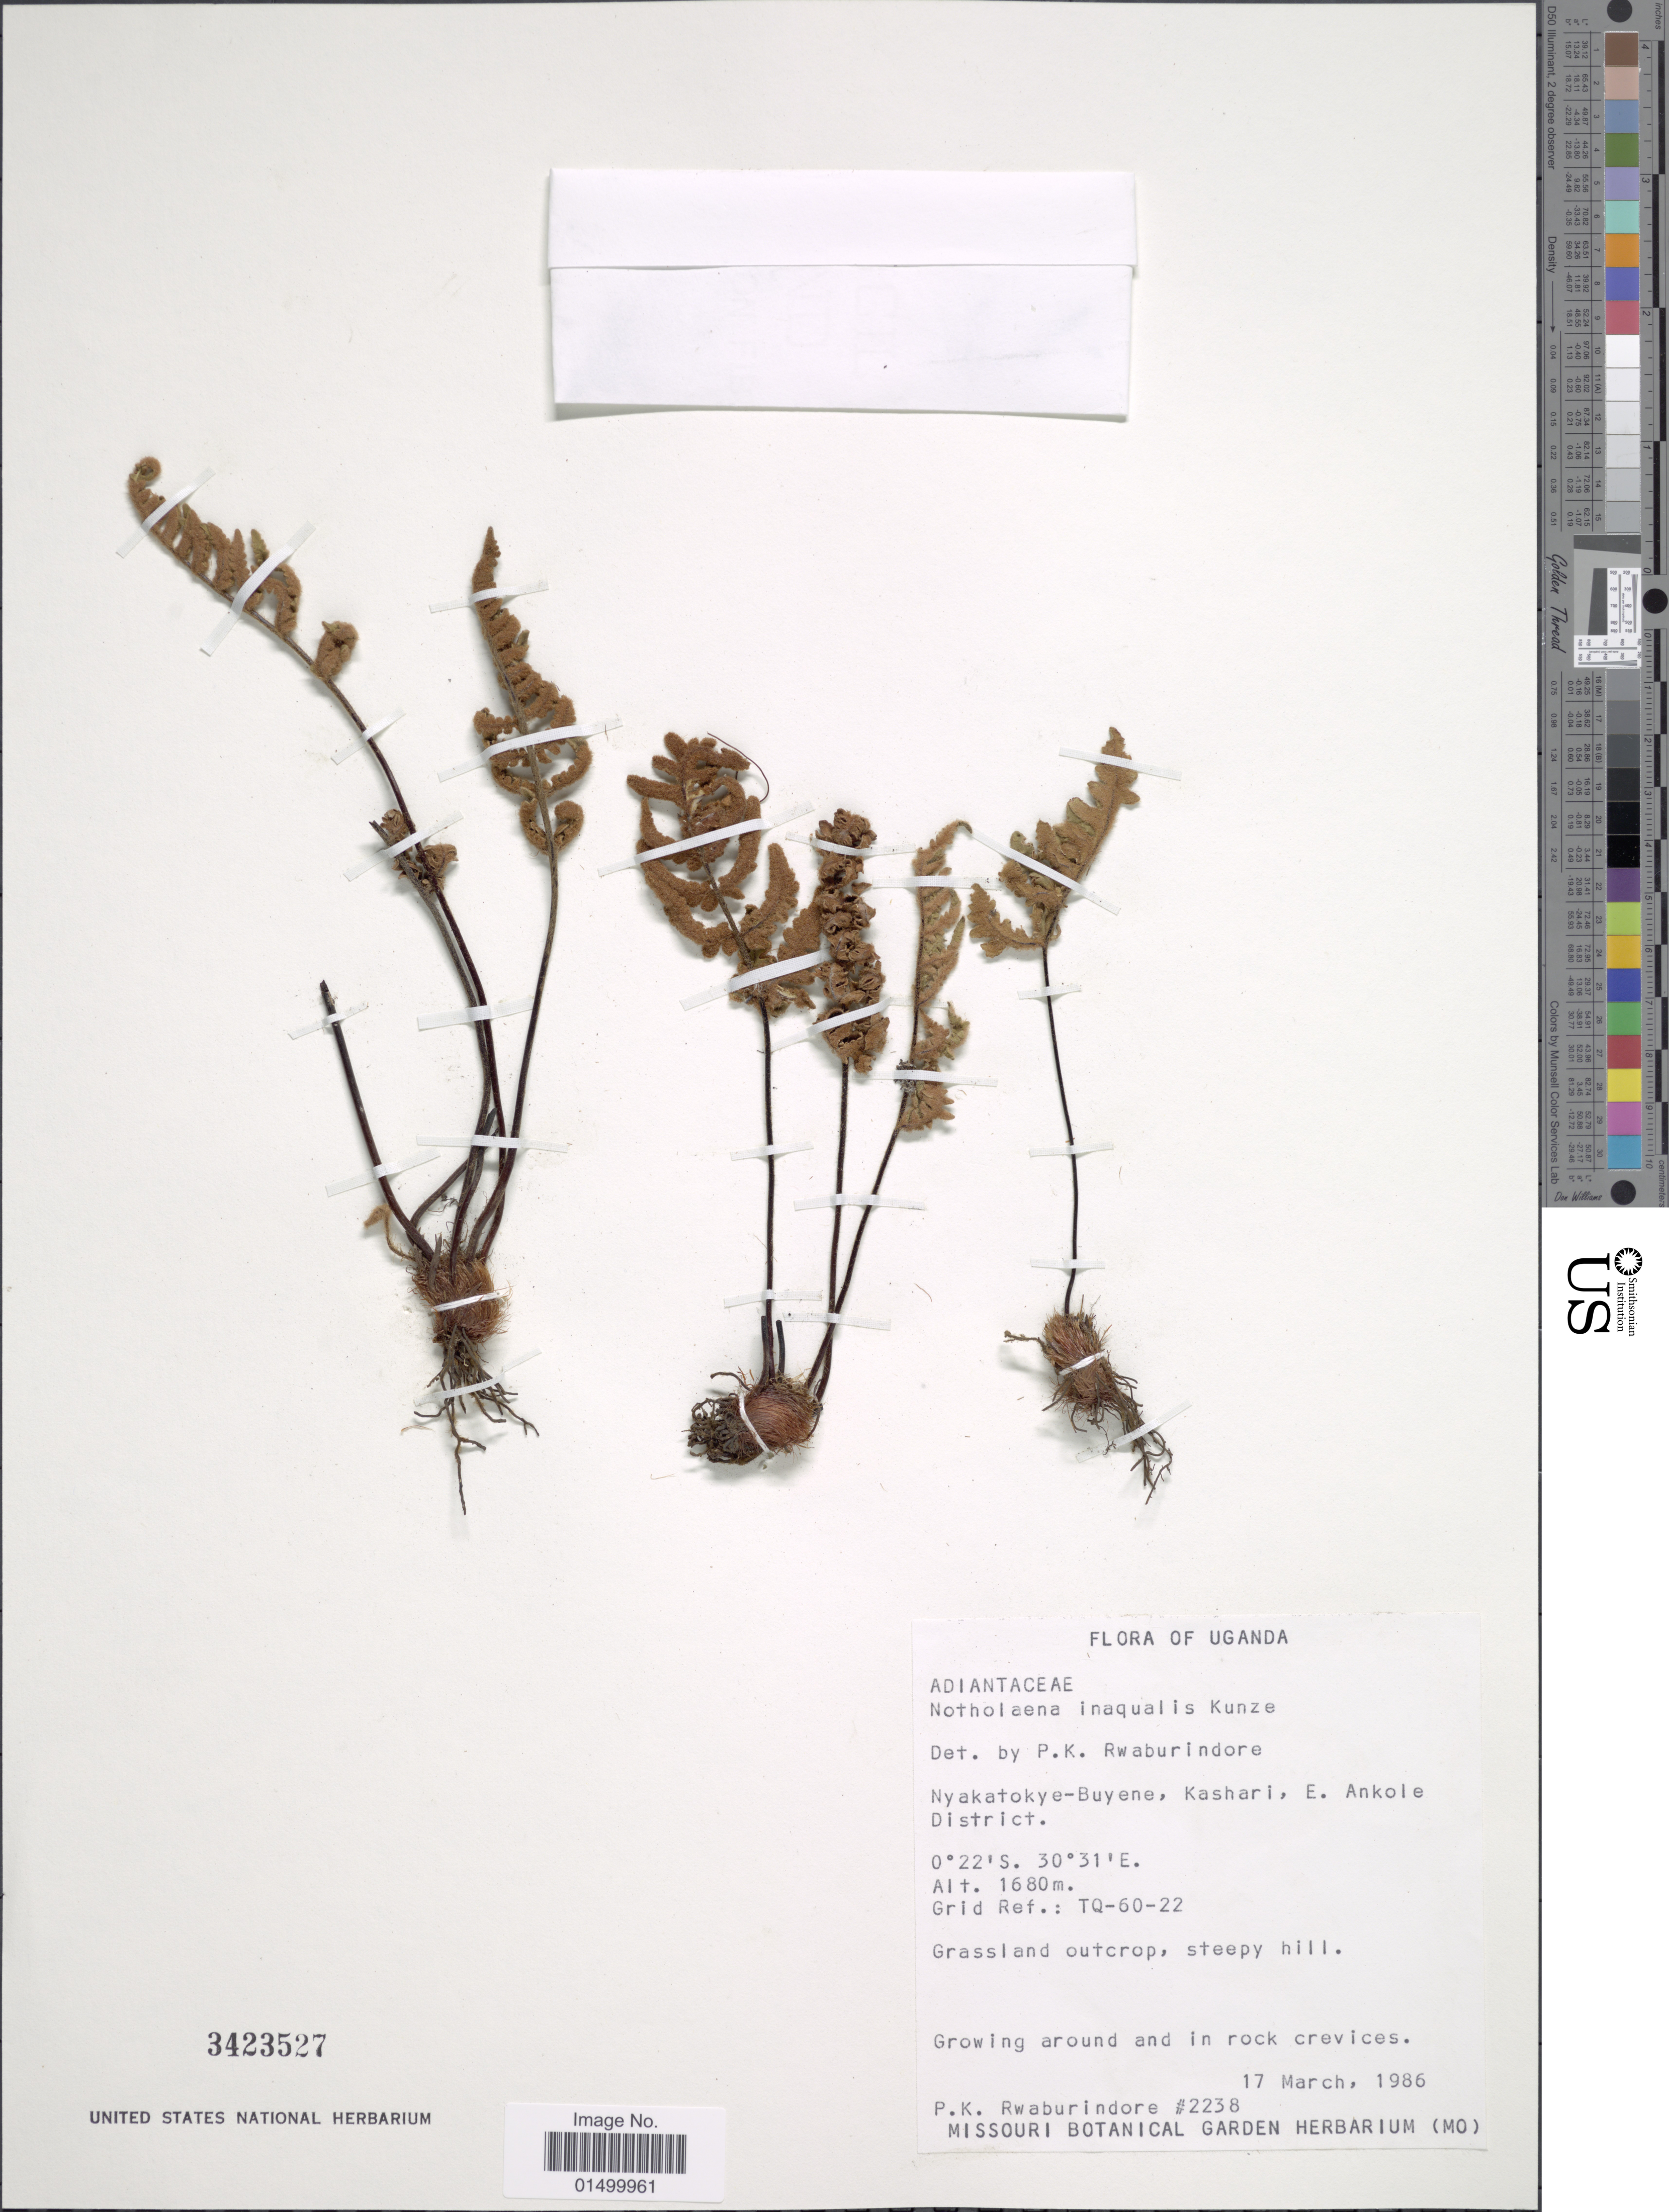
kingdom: Plantae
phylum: Tracheophyta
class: Polypodiopsida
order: Polypodiales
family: Pteridaceae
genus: Cheilanthes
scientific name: Cheilanthes inaequalis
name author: (Kunze) Mett.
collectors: P. Rwaburindore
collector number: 2238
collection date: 1986-03-17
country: Uganda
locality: Nyakatokye-Buyene, Kashari, E. Ankole District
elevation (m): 1680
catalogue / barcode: US 342327